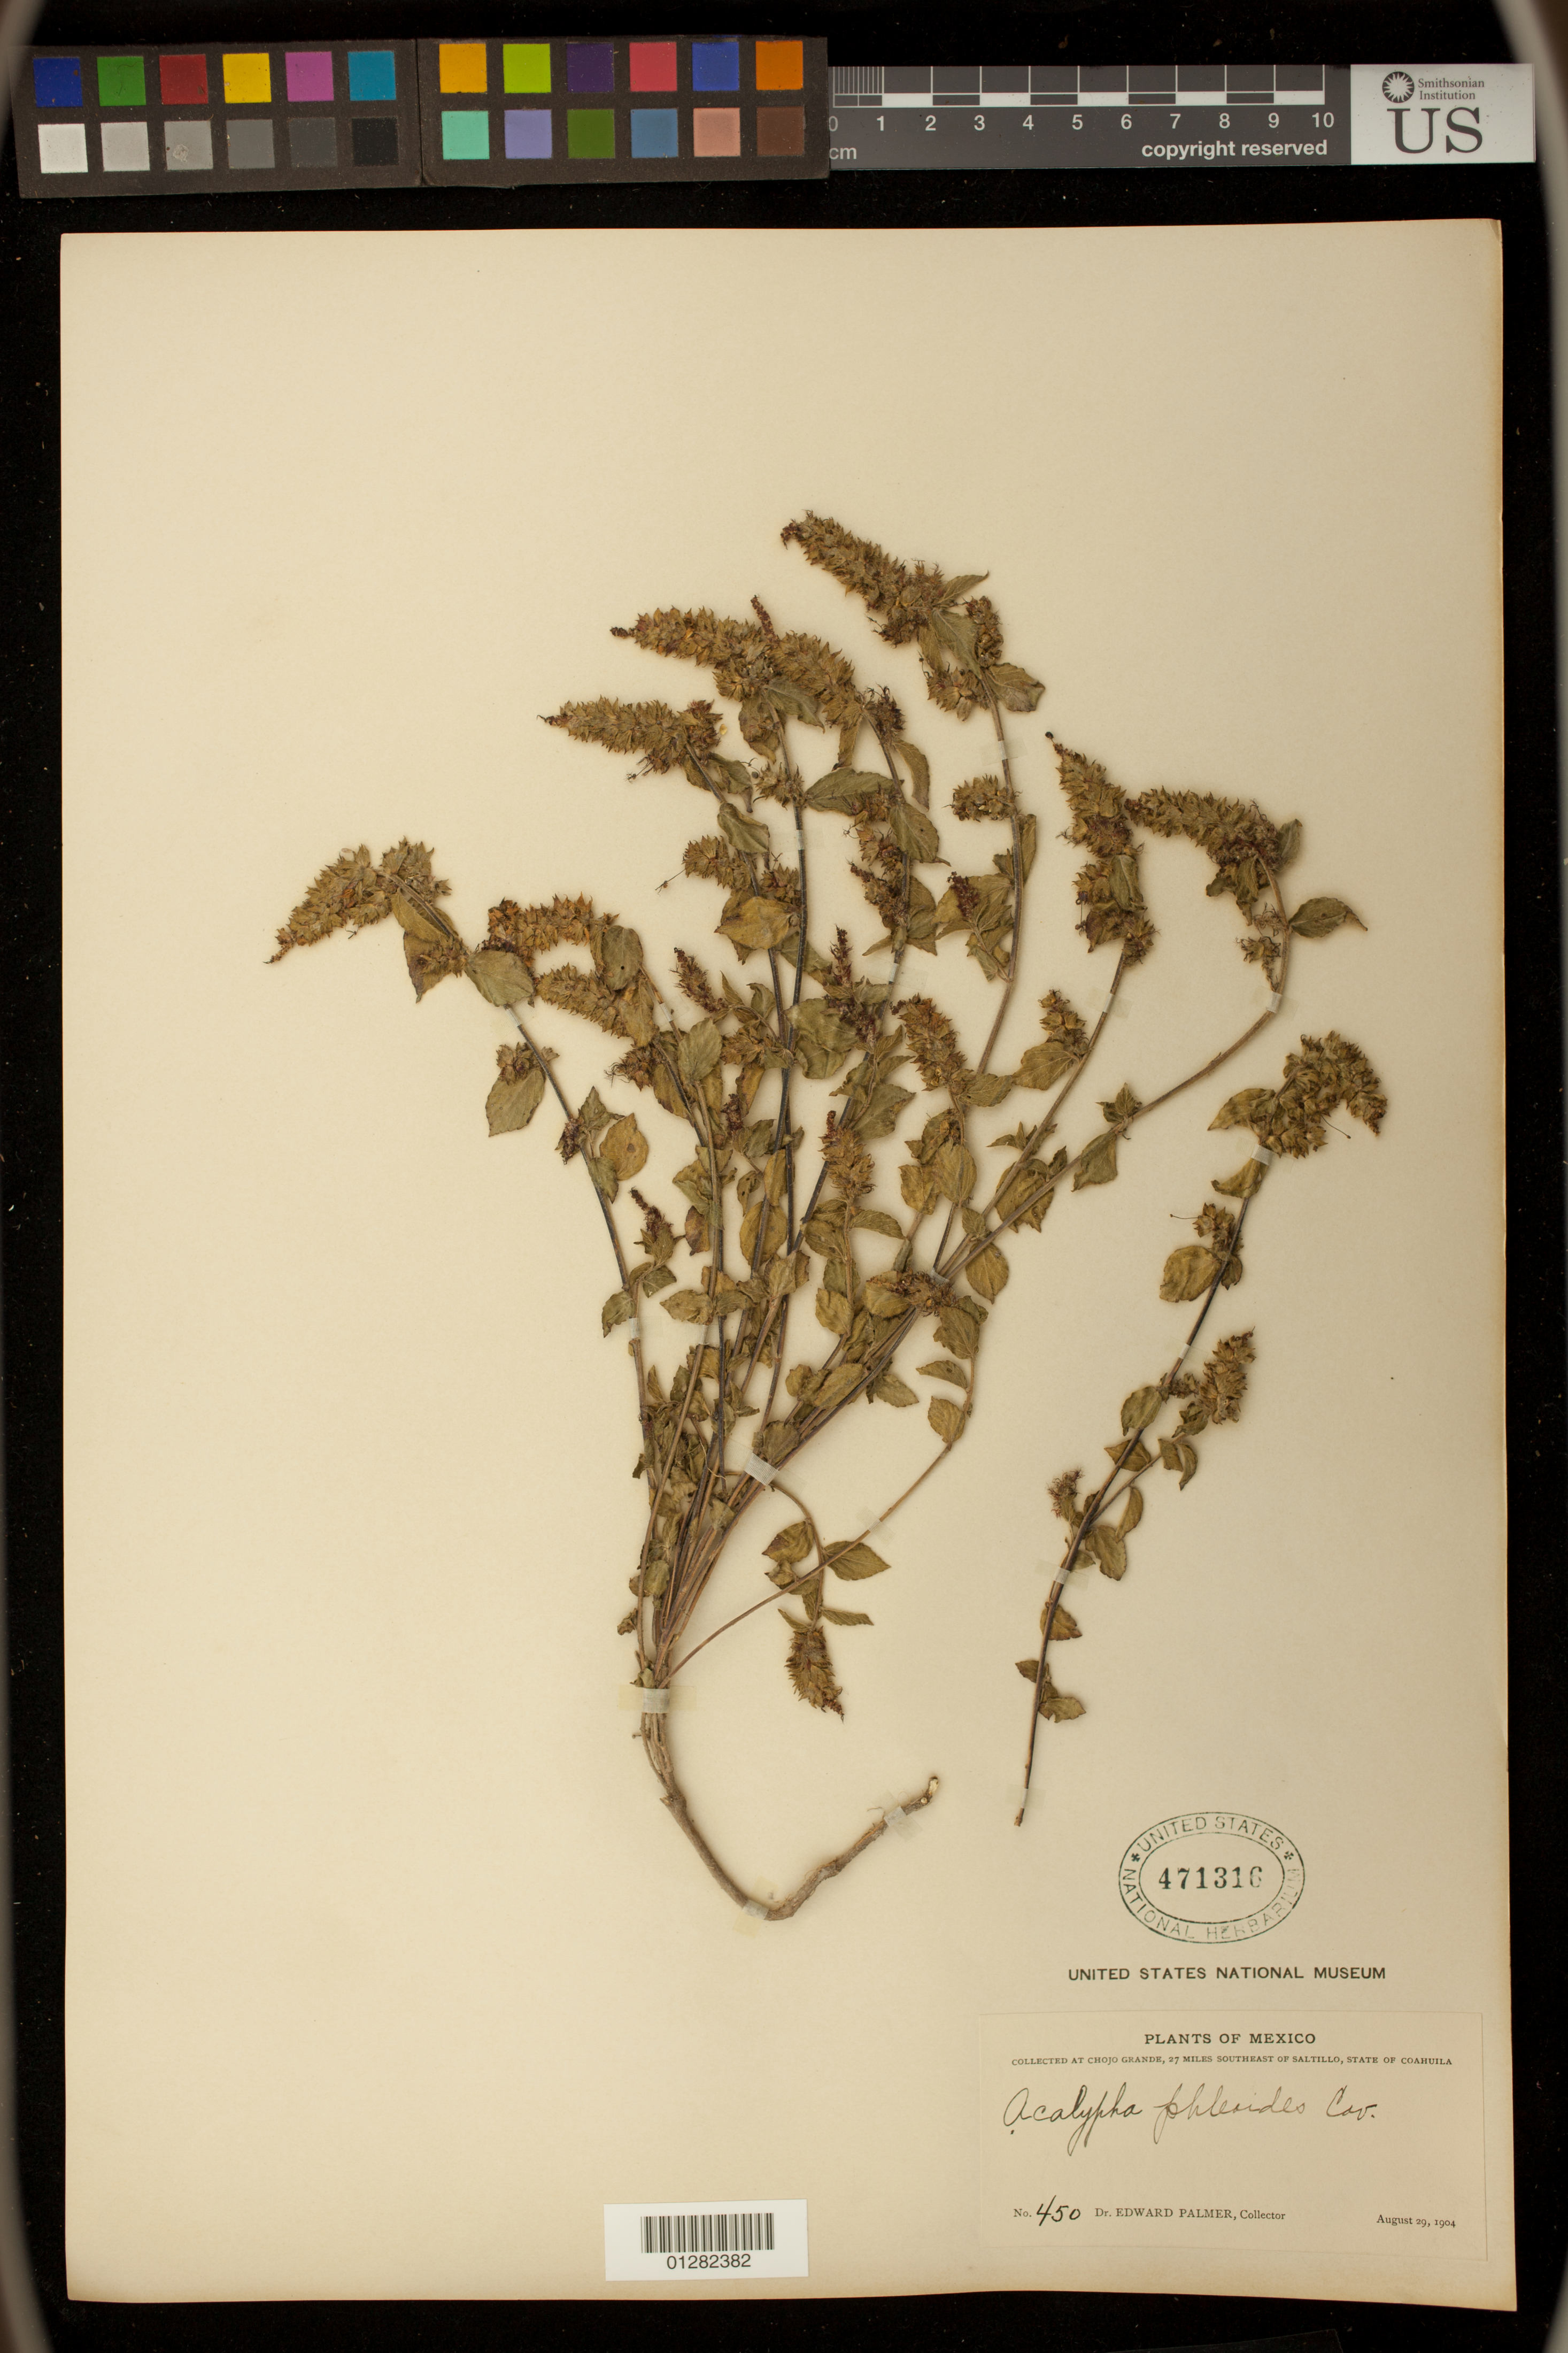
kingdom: Plantae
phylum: Tracheophyta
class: Magnoliopsida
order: Malpighiales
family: Euphorbiaceae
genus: Acalypha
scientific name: Acalypha phleoides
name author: Cav.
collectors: H. H. Bartlett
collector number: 450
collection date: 1904-08-29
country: Mexico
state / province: Coahuila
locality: Chojo Grande, 27 miles southeast of Saltillo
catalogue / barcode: US 471316